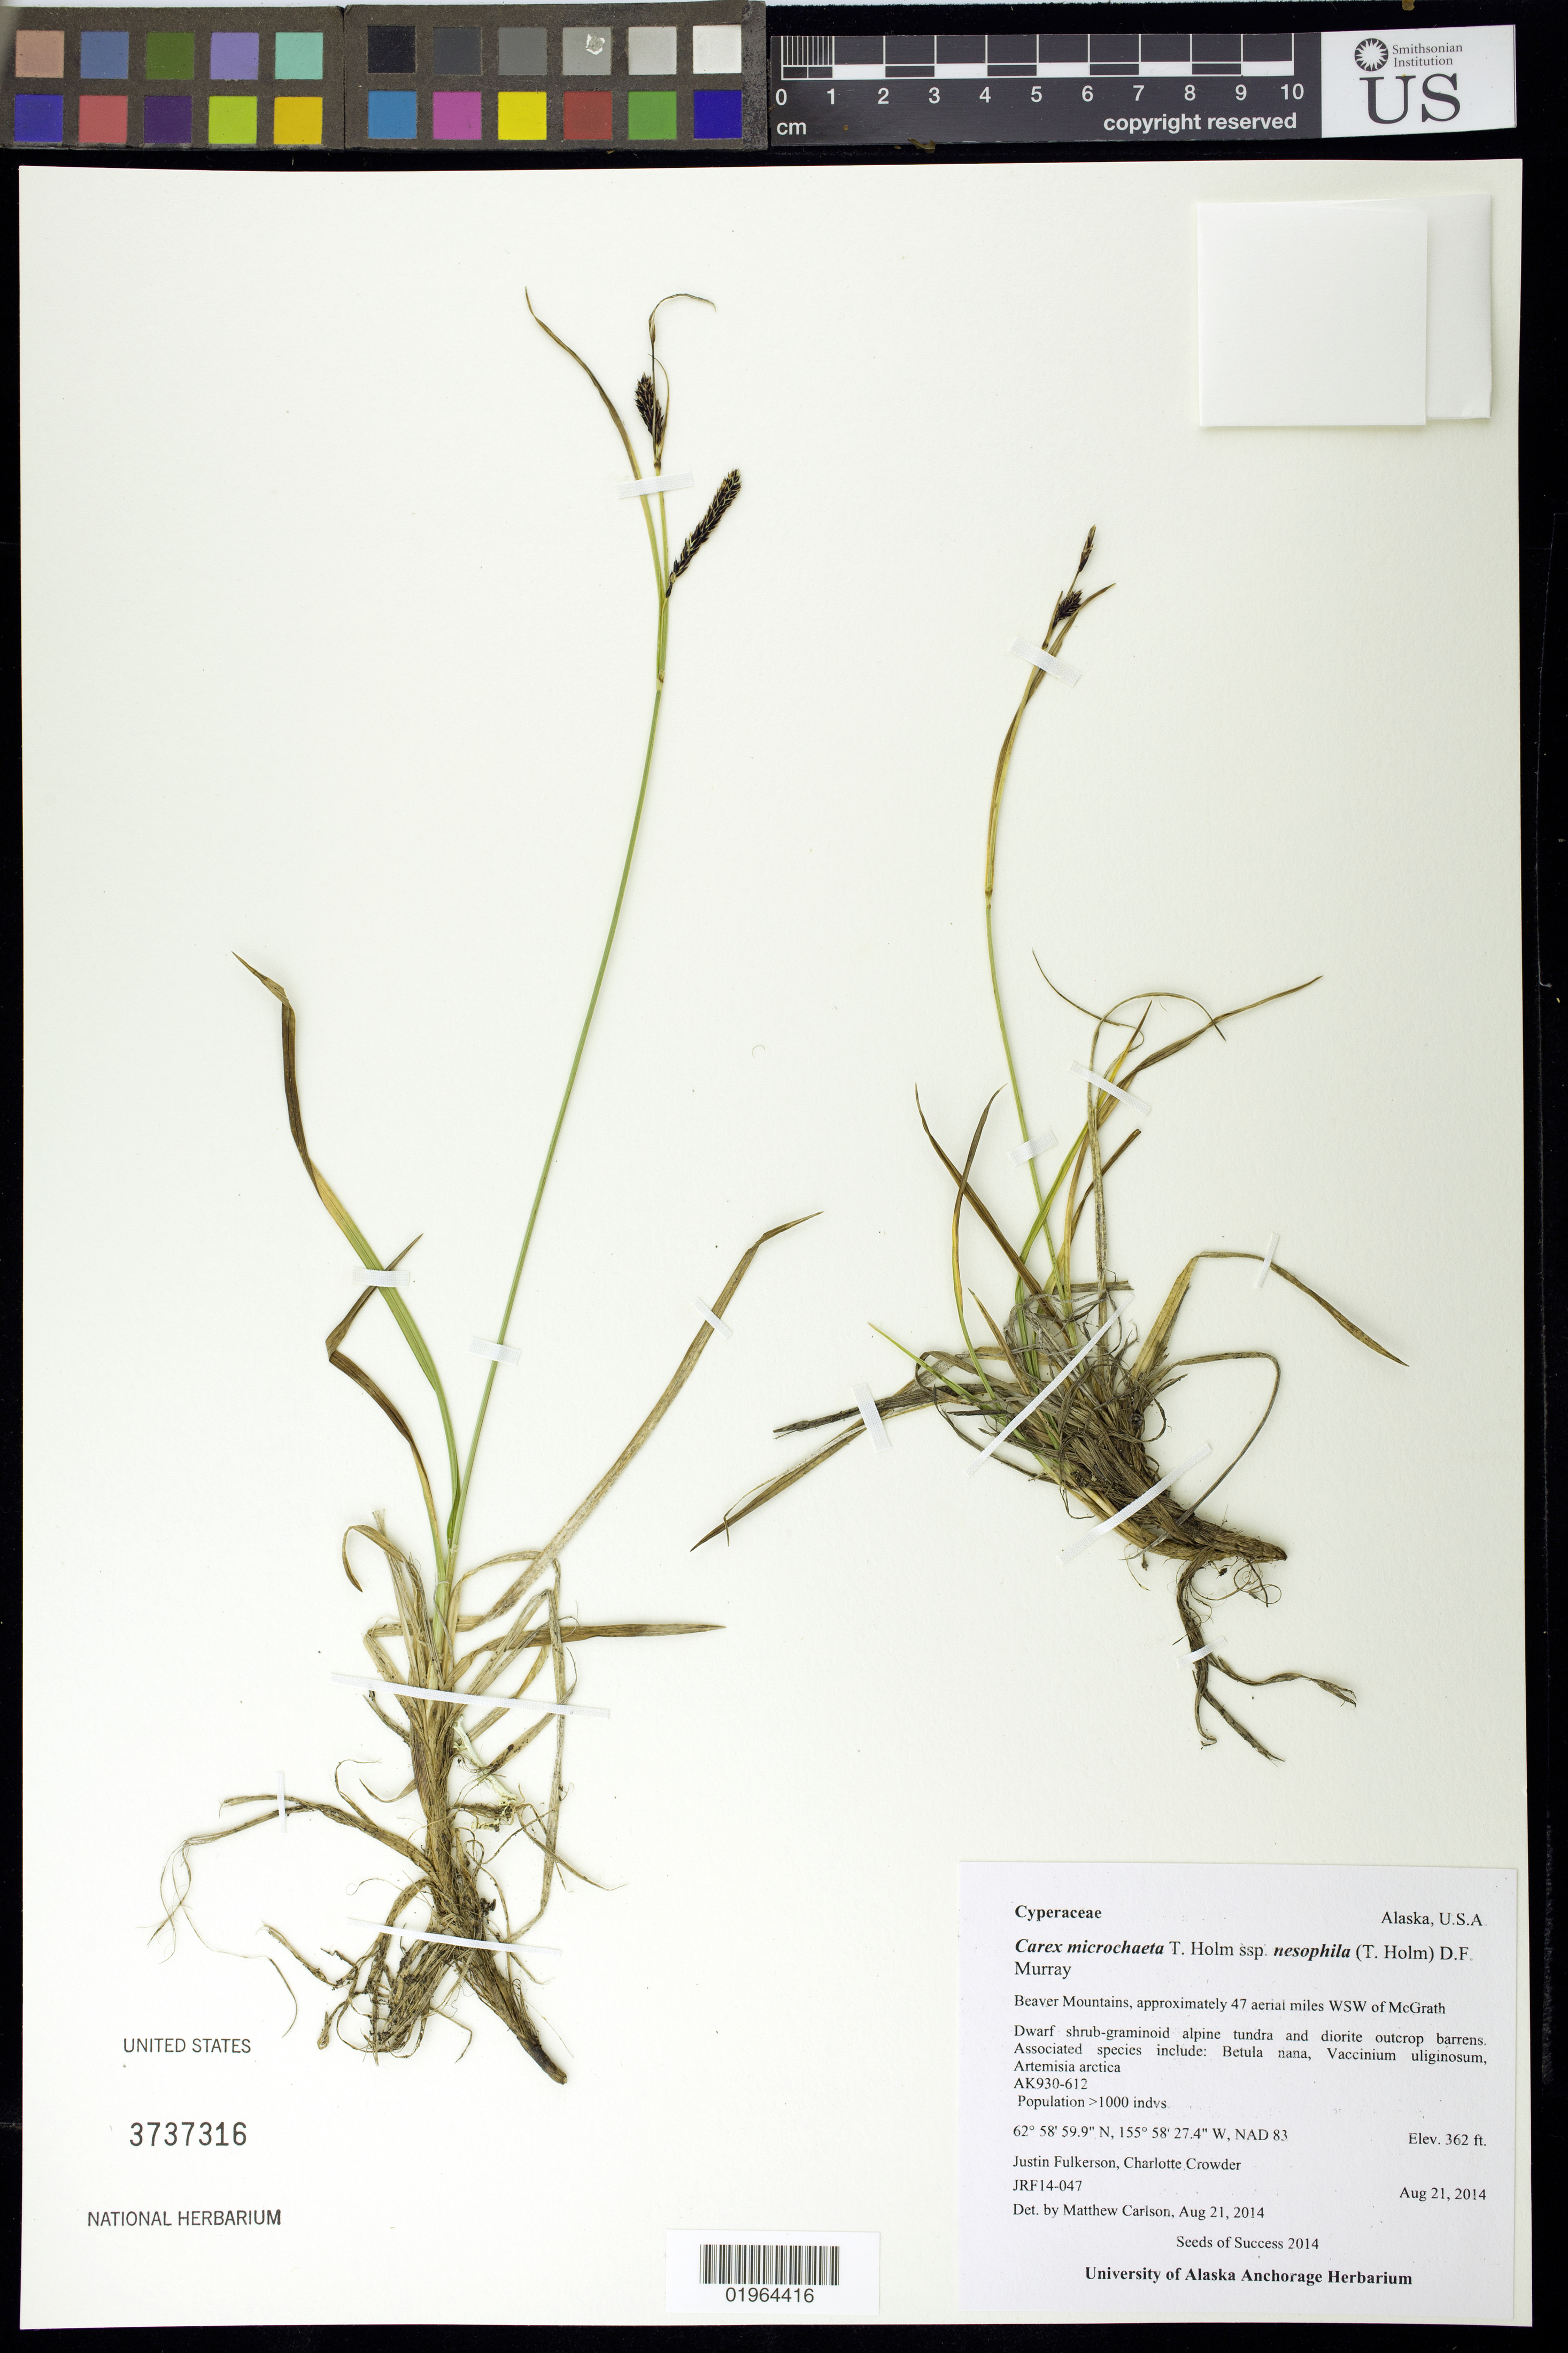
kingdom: Plantae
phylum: Tracheophyta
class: Liliopsida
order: Poales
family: Cyperaceae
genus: Carex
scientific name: Carex microchaeta subsp. nesophila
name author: (Holm) D.F. Murray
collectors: J. Fulkerson & C. Crowder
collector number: JRF14-047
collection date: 2014-08-21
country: United States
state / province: Alaska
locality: Beaver Mtns, 47 aerial mi. WSW of McGrath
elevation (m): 110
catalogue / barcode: US 3737316